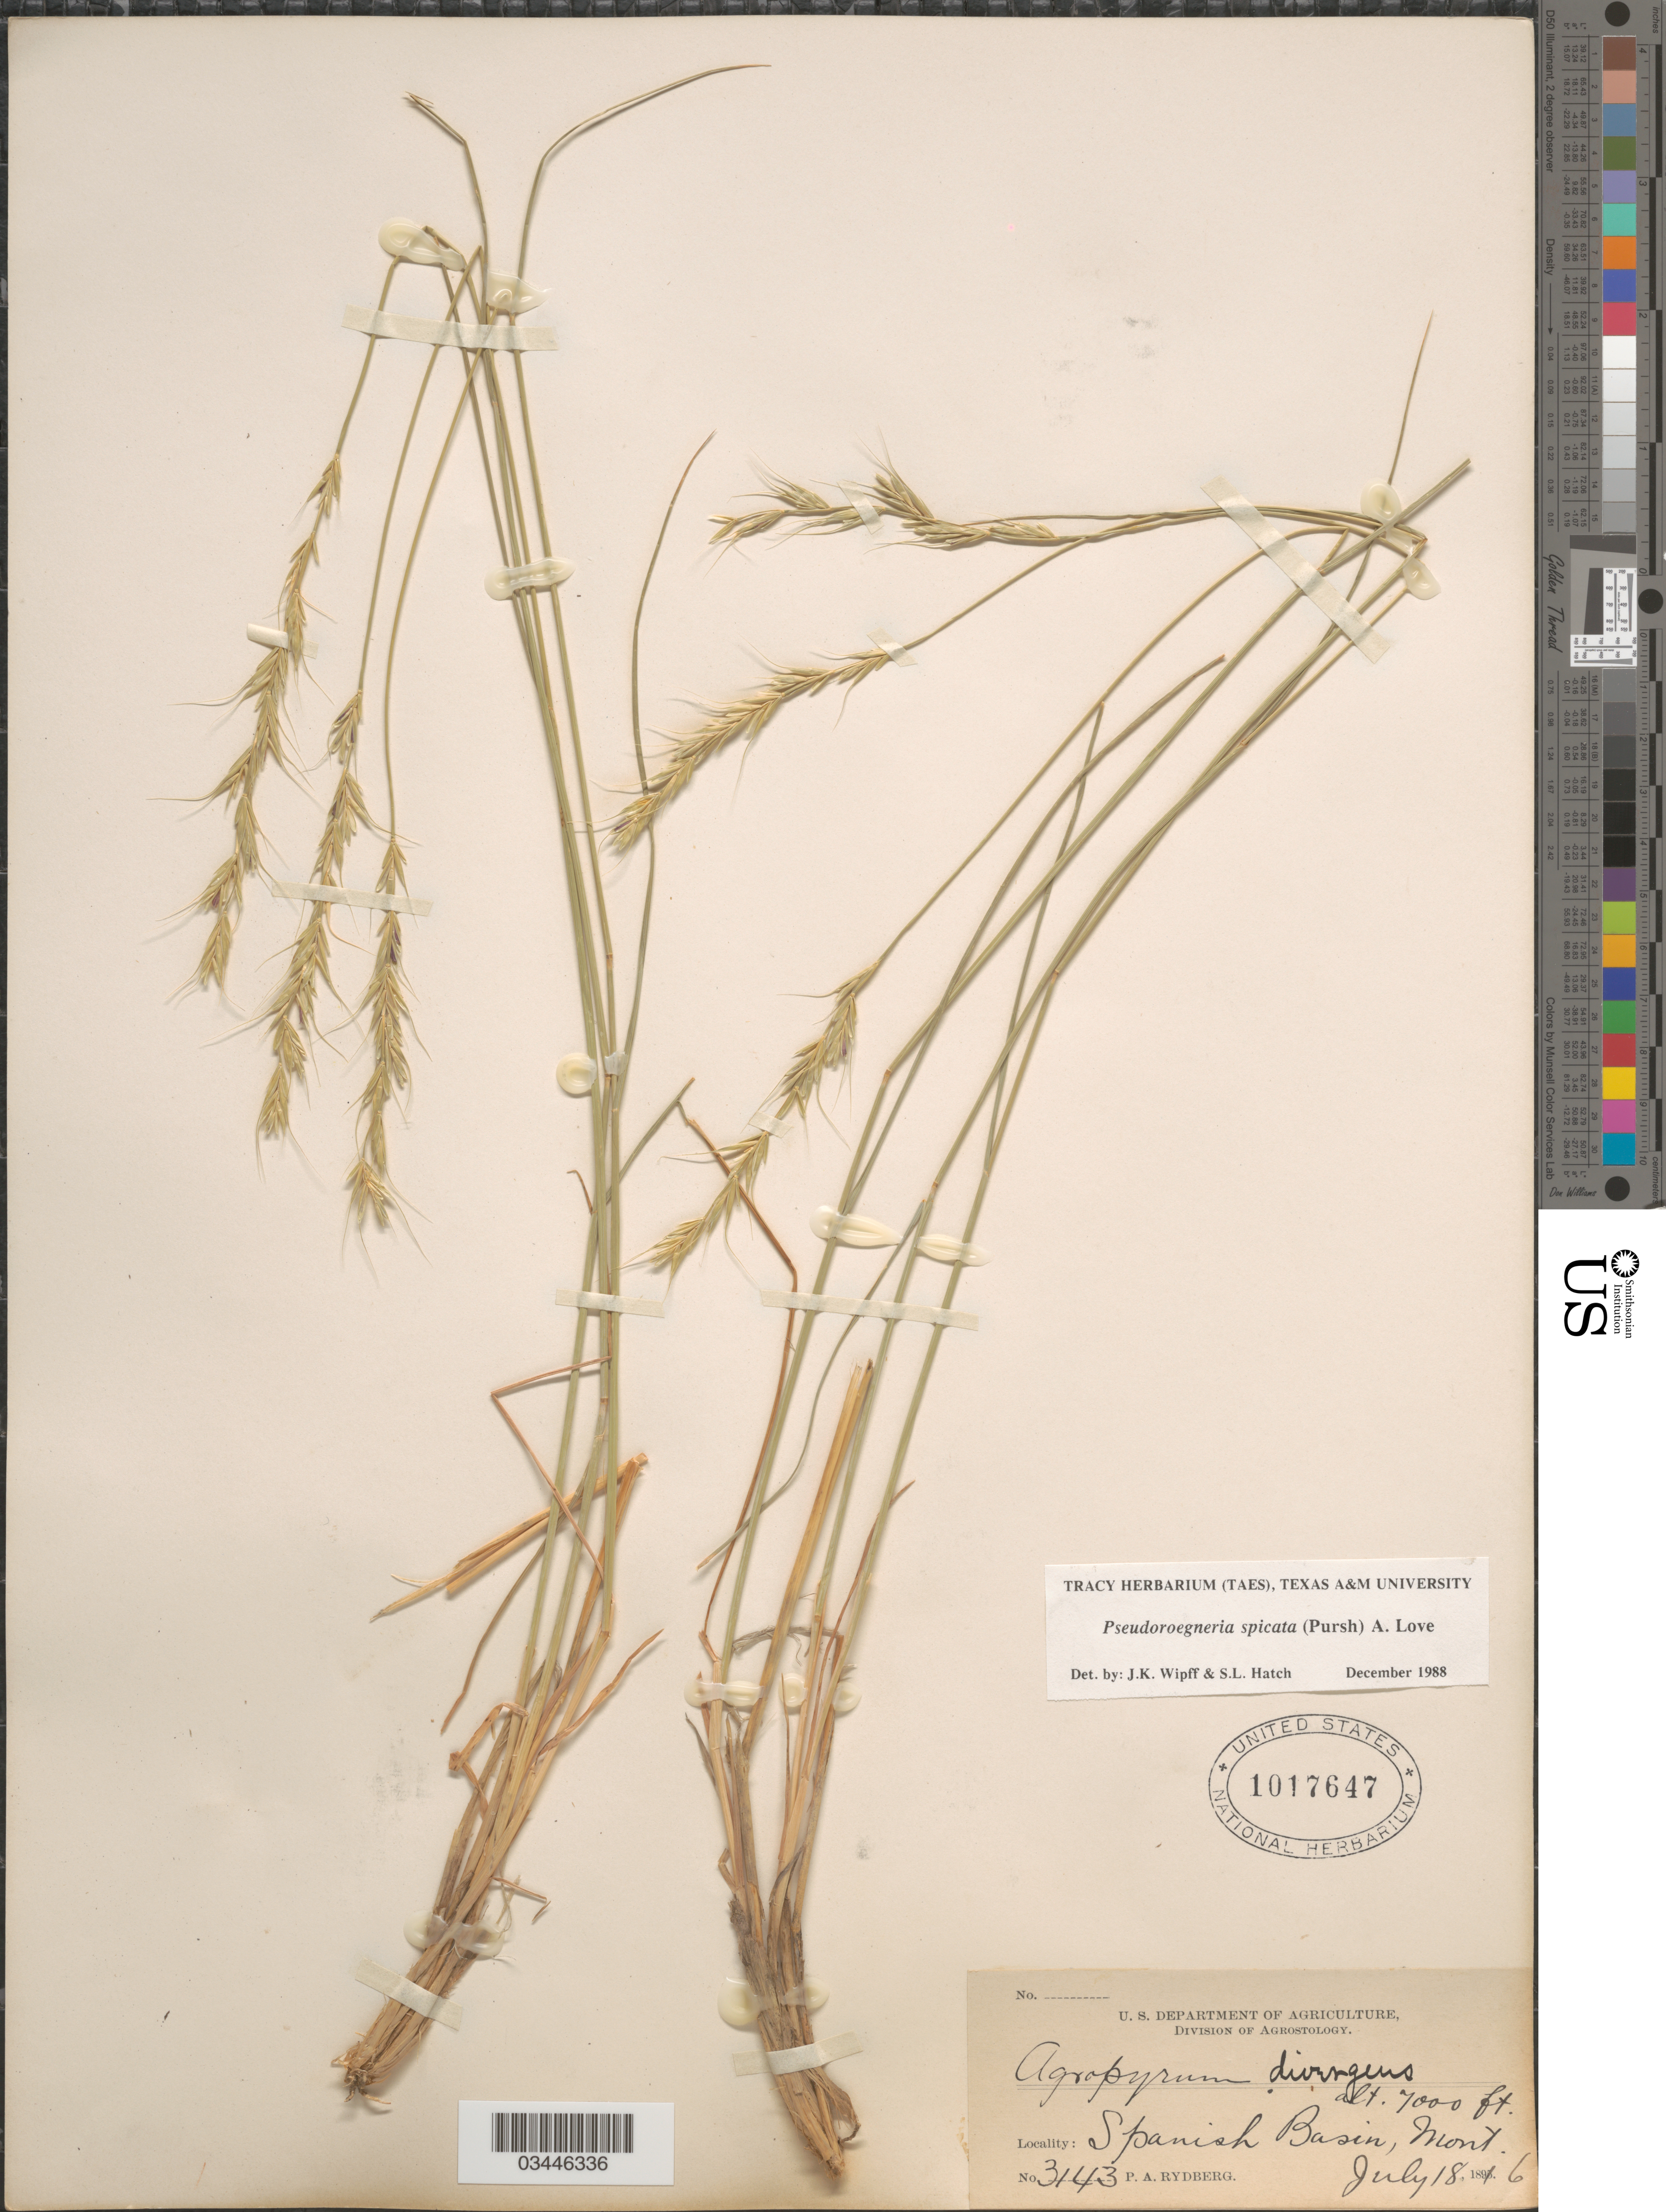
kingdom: Plantae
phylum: Tracheophyta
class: Liliopsida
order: Poales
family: Poaceae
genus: Pseudoroegneria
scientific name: Pseudoroegneria spicata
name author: (Pursh) Á. Löve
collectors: P. A. Rydberg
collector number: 3143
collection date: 1896-07-18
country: United States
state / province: Montana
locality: Spanish Basin.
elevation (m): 2134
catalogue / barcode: US 1017647